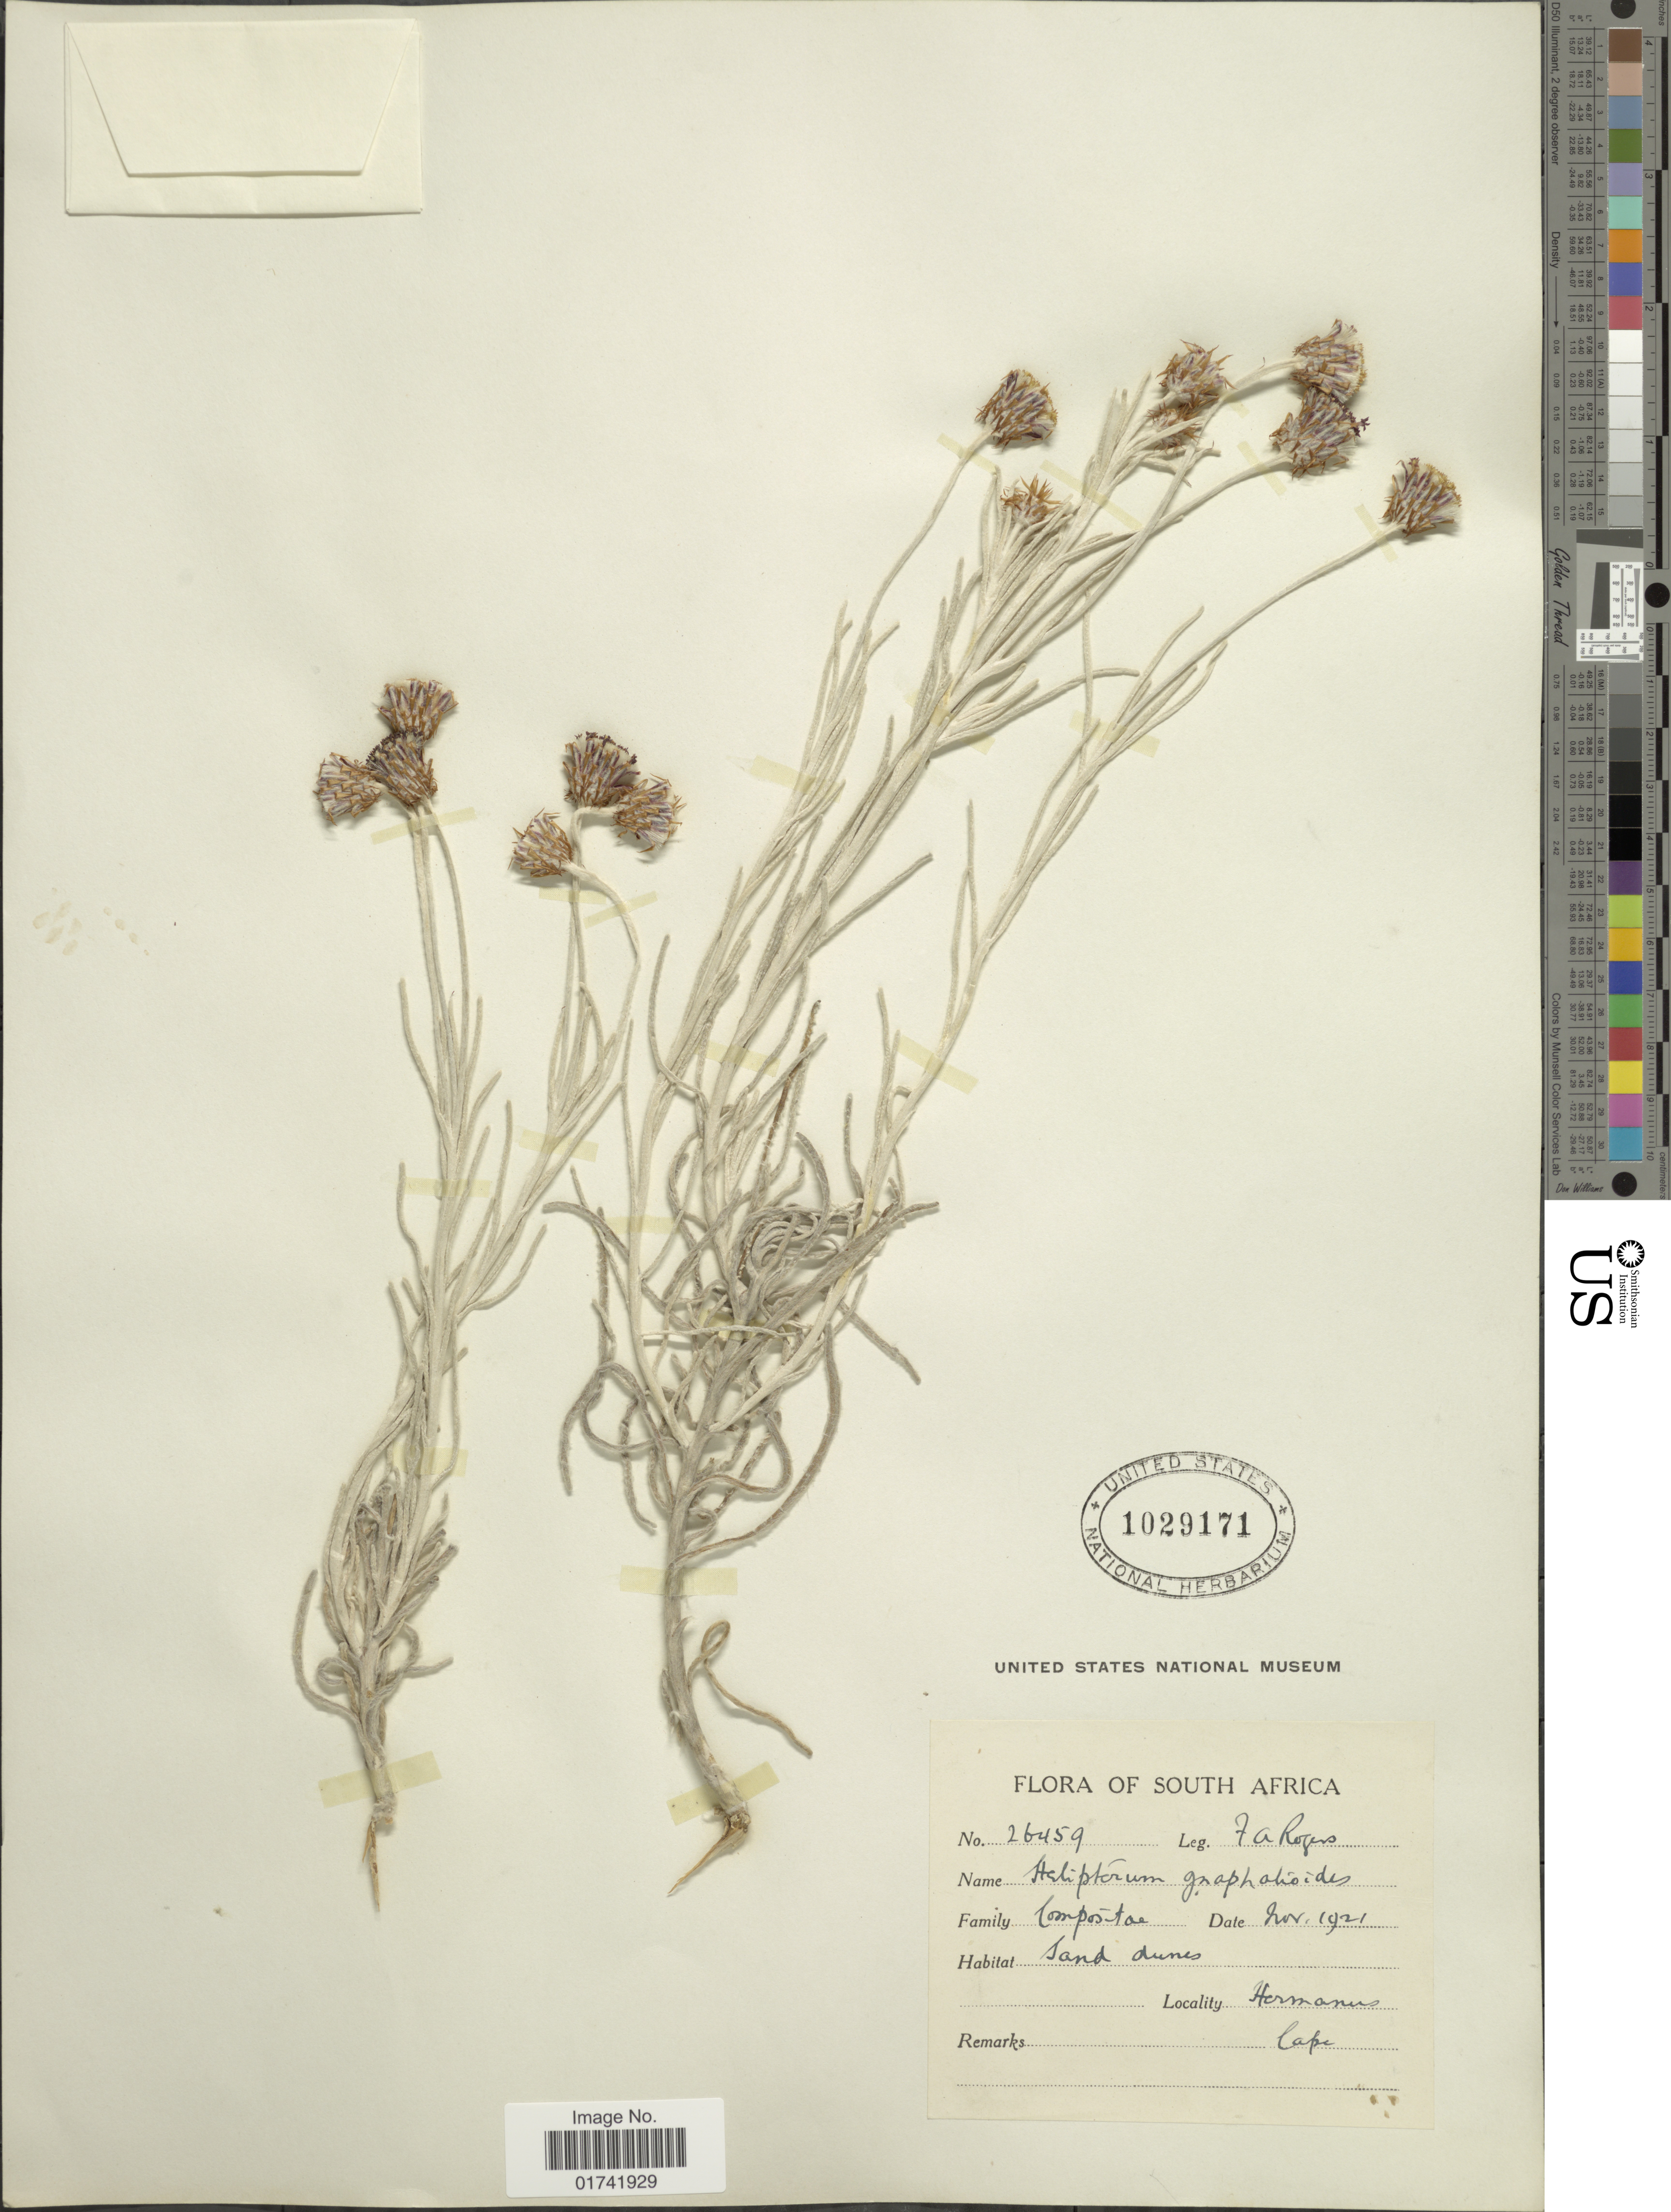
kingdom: Plantae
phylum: Tracheophyta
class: Magnoliopsida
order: Asterales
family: Asteraceae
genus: Helipterum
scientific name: Helipterum gnaphaloides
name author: (L.) DC.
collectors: F. A. Rogers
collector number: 26459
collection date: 1921-11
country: South Africa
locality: Cape Hermann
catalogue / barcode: US 1029171